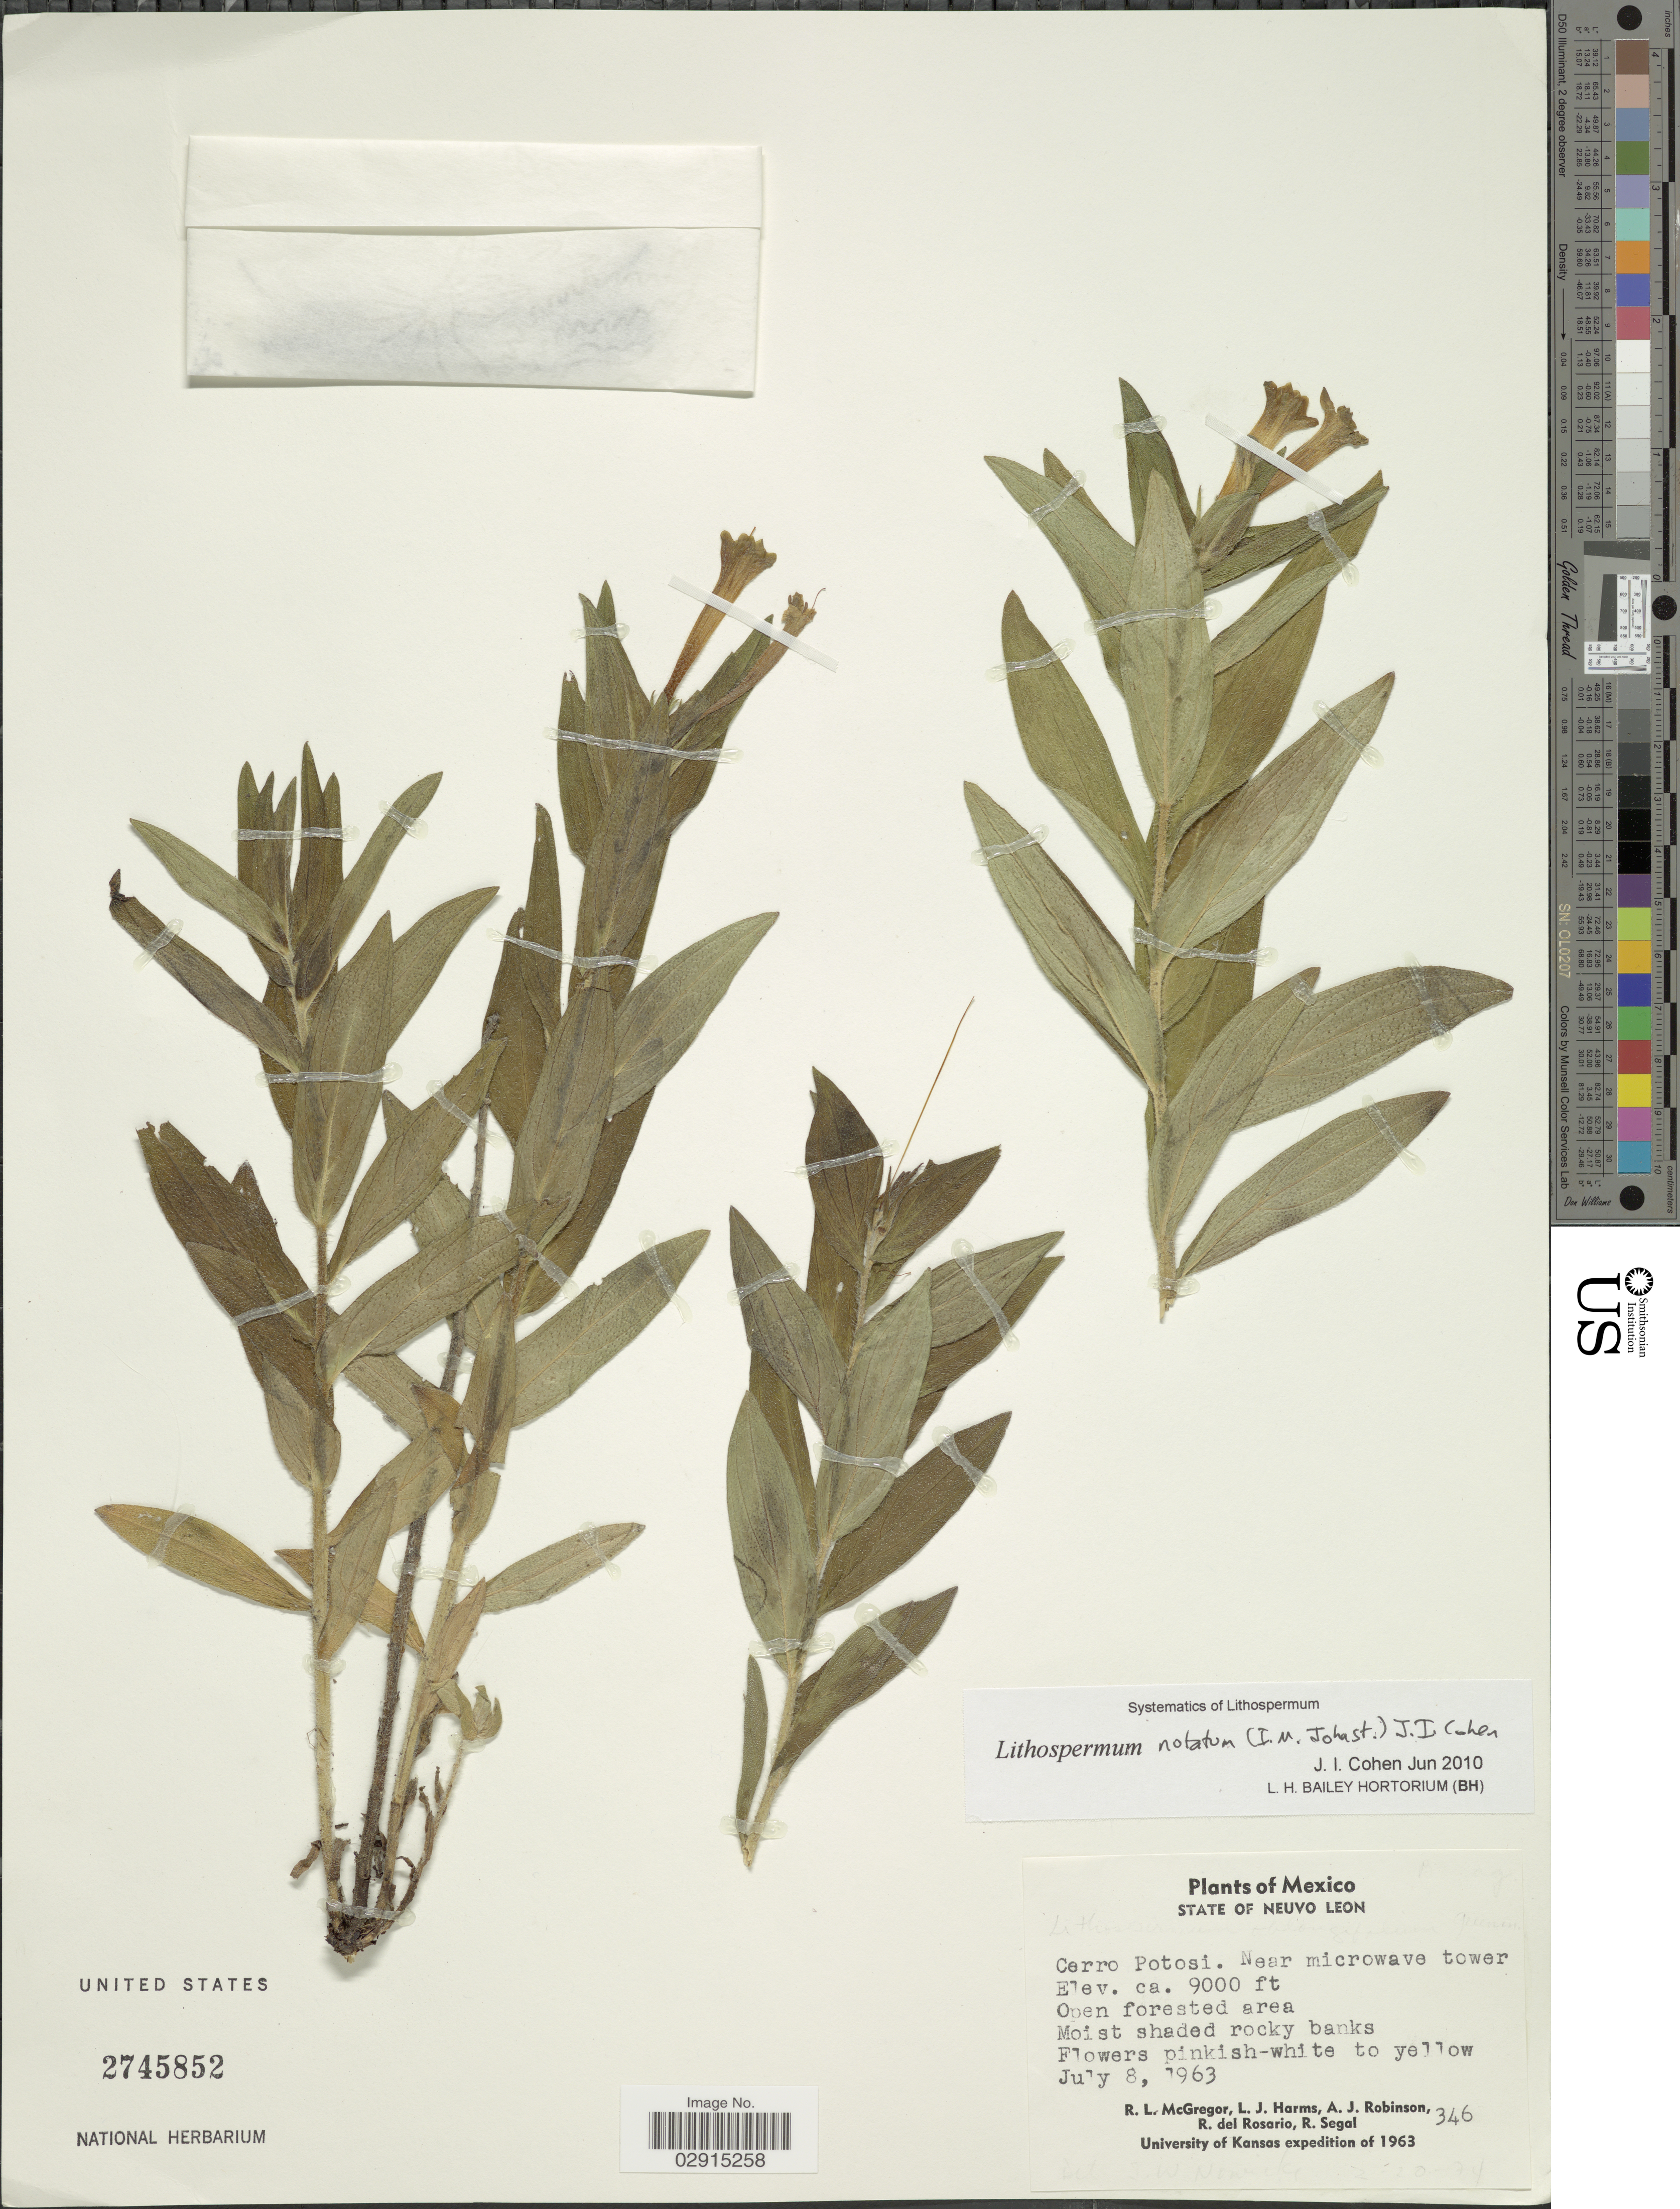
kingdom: Plantae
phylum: Tracheophyta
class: Magnoliopsida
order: Boraginales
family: Boraginaceae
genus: Lithospermum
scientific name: Lithospermum notatum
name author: (I.M. Johnst.) Cohen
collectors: R. McGregor, L. Harms, A. J. Robinson, R. del Rosario & R. Segal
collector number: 346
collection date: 1963-07-08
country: Mexico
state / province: Nuevo León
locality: Cerro Potosi. Near microwave tower.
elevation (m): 2743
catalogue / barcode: US 2745852